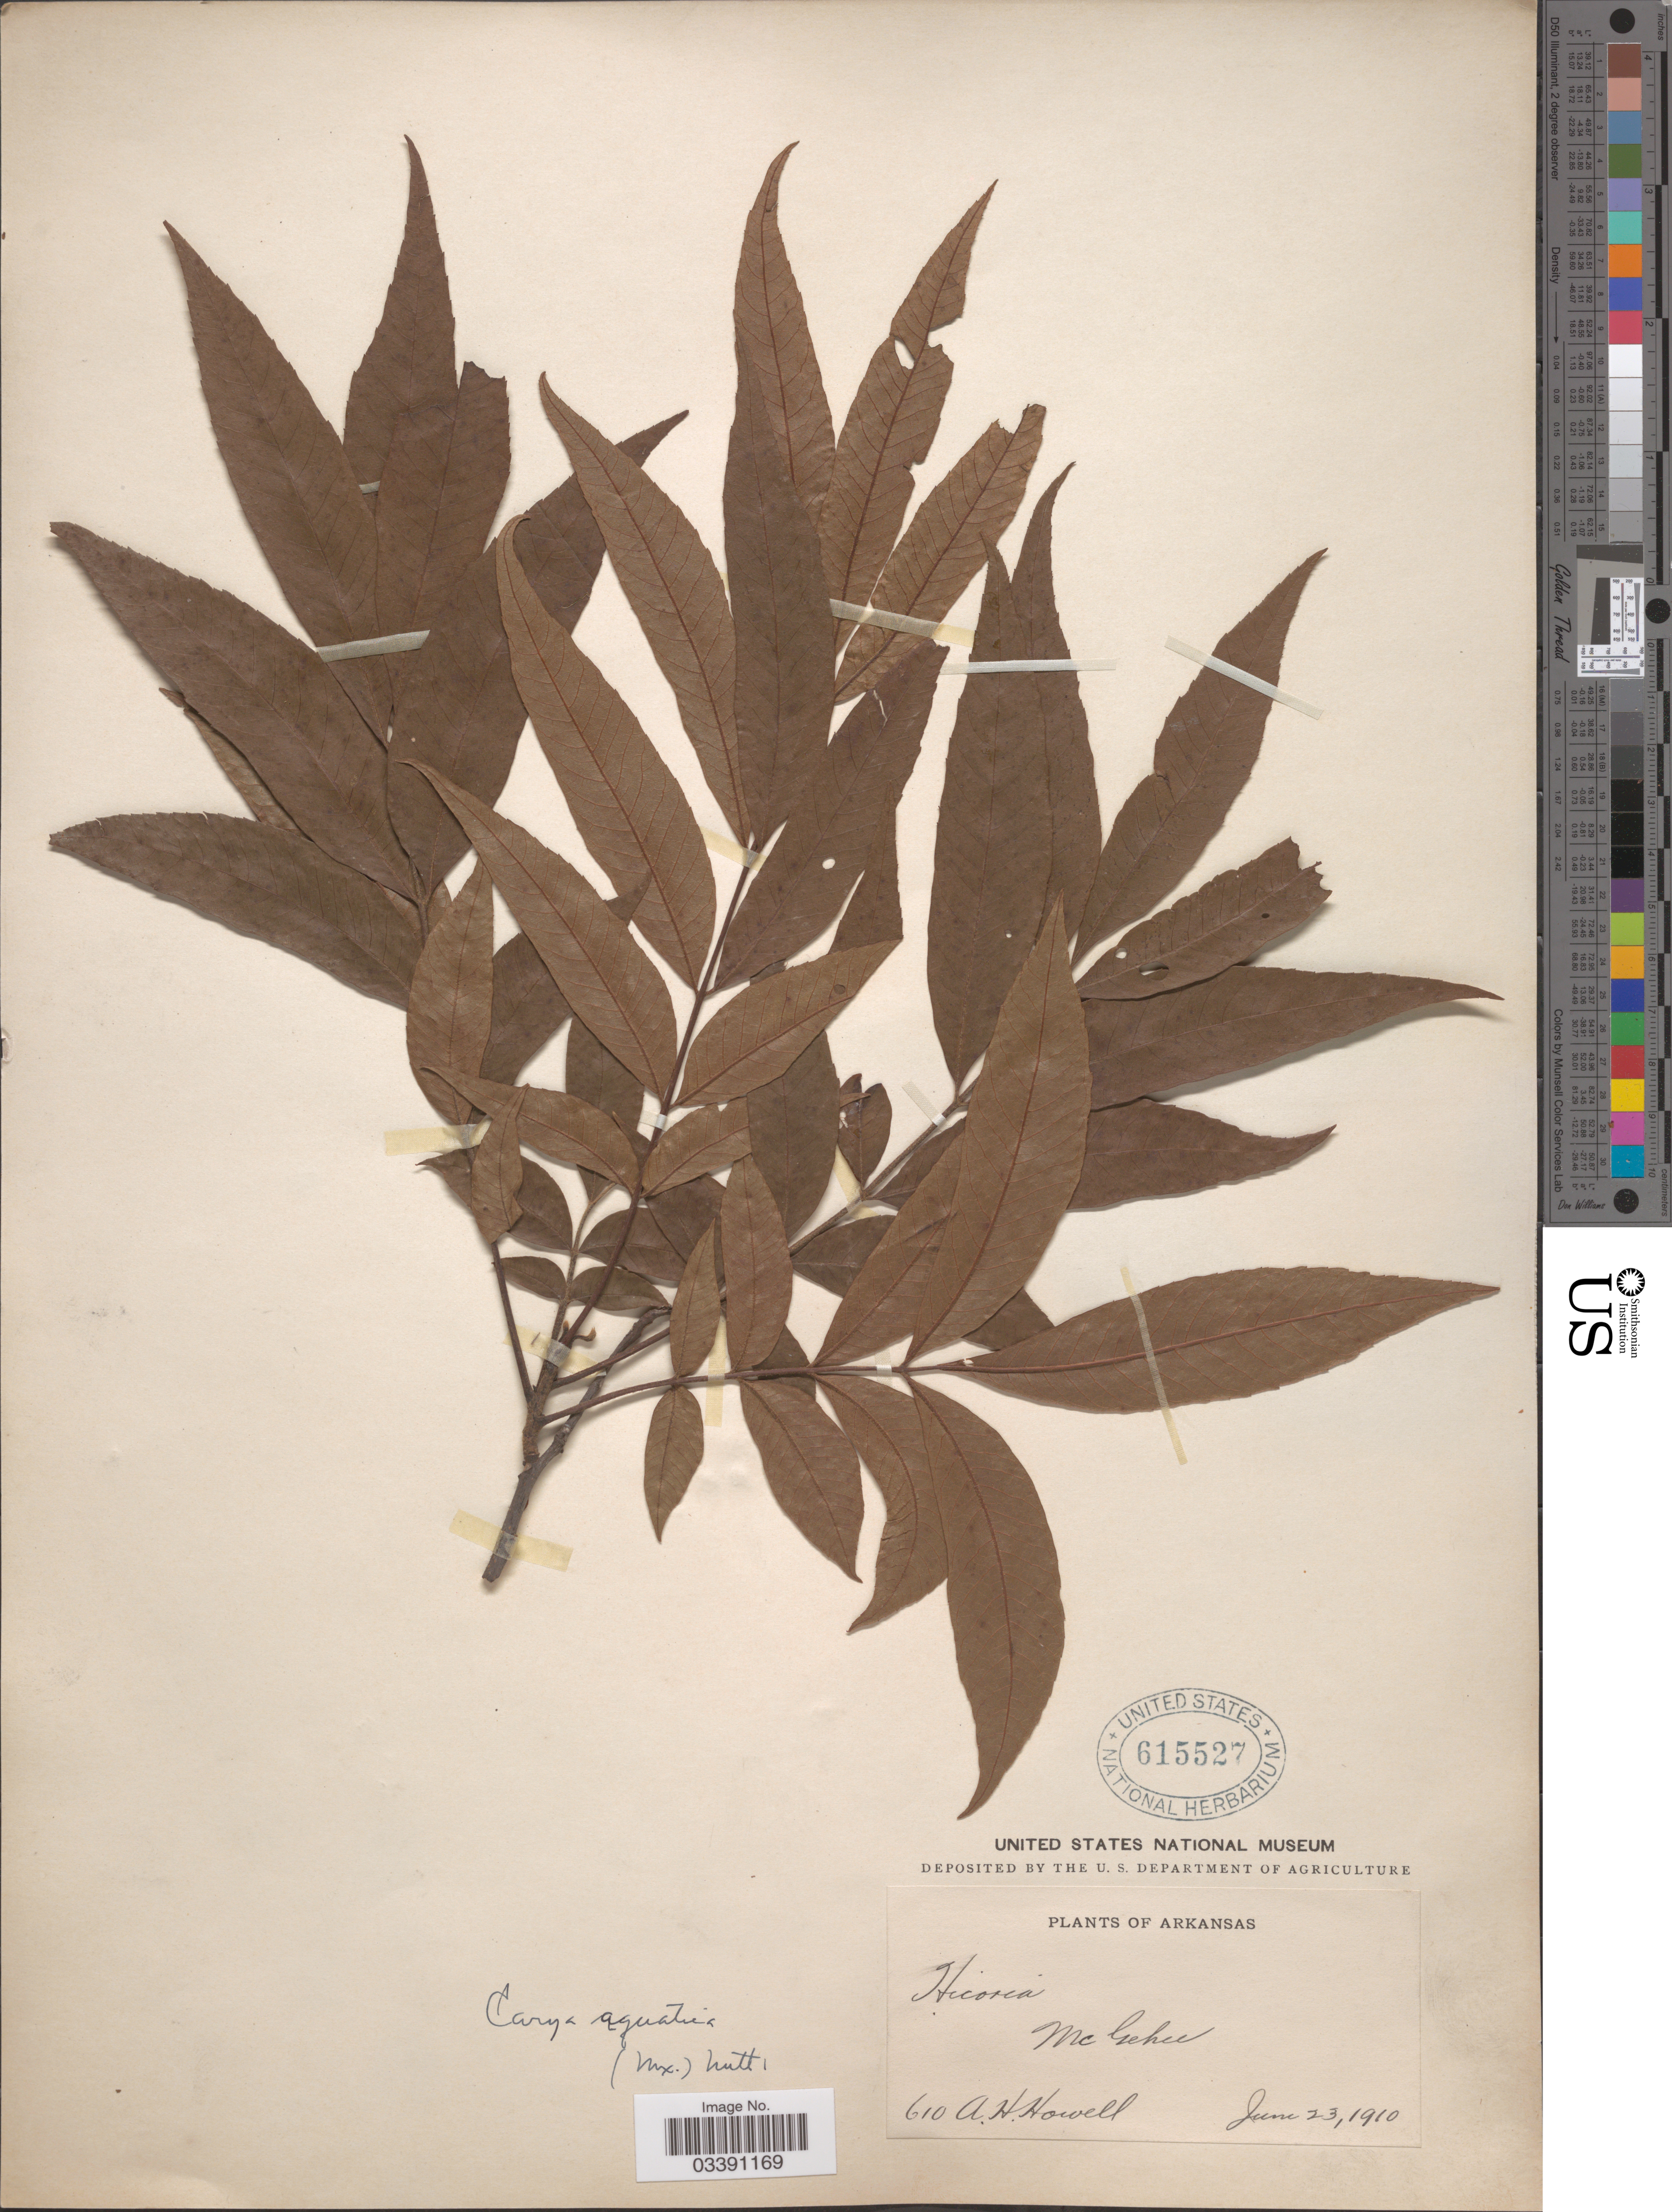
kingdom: Plantae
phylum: Tracheophyta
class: Magnoliopsida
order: Fagales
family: Juglandaceae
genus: Carya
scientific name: Carya aquatica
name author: (F. Michx.) Nutt.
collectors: A. Howell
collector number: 610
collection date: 1910-06-23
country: United States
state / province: Arkansas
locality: McGehee.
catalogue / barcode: US 615527